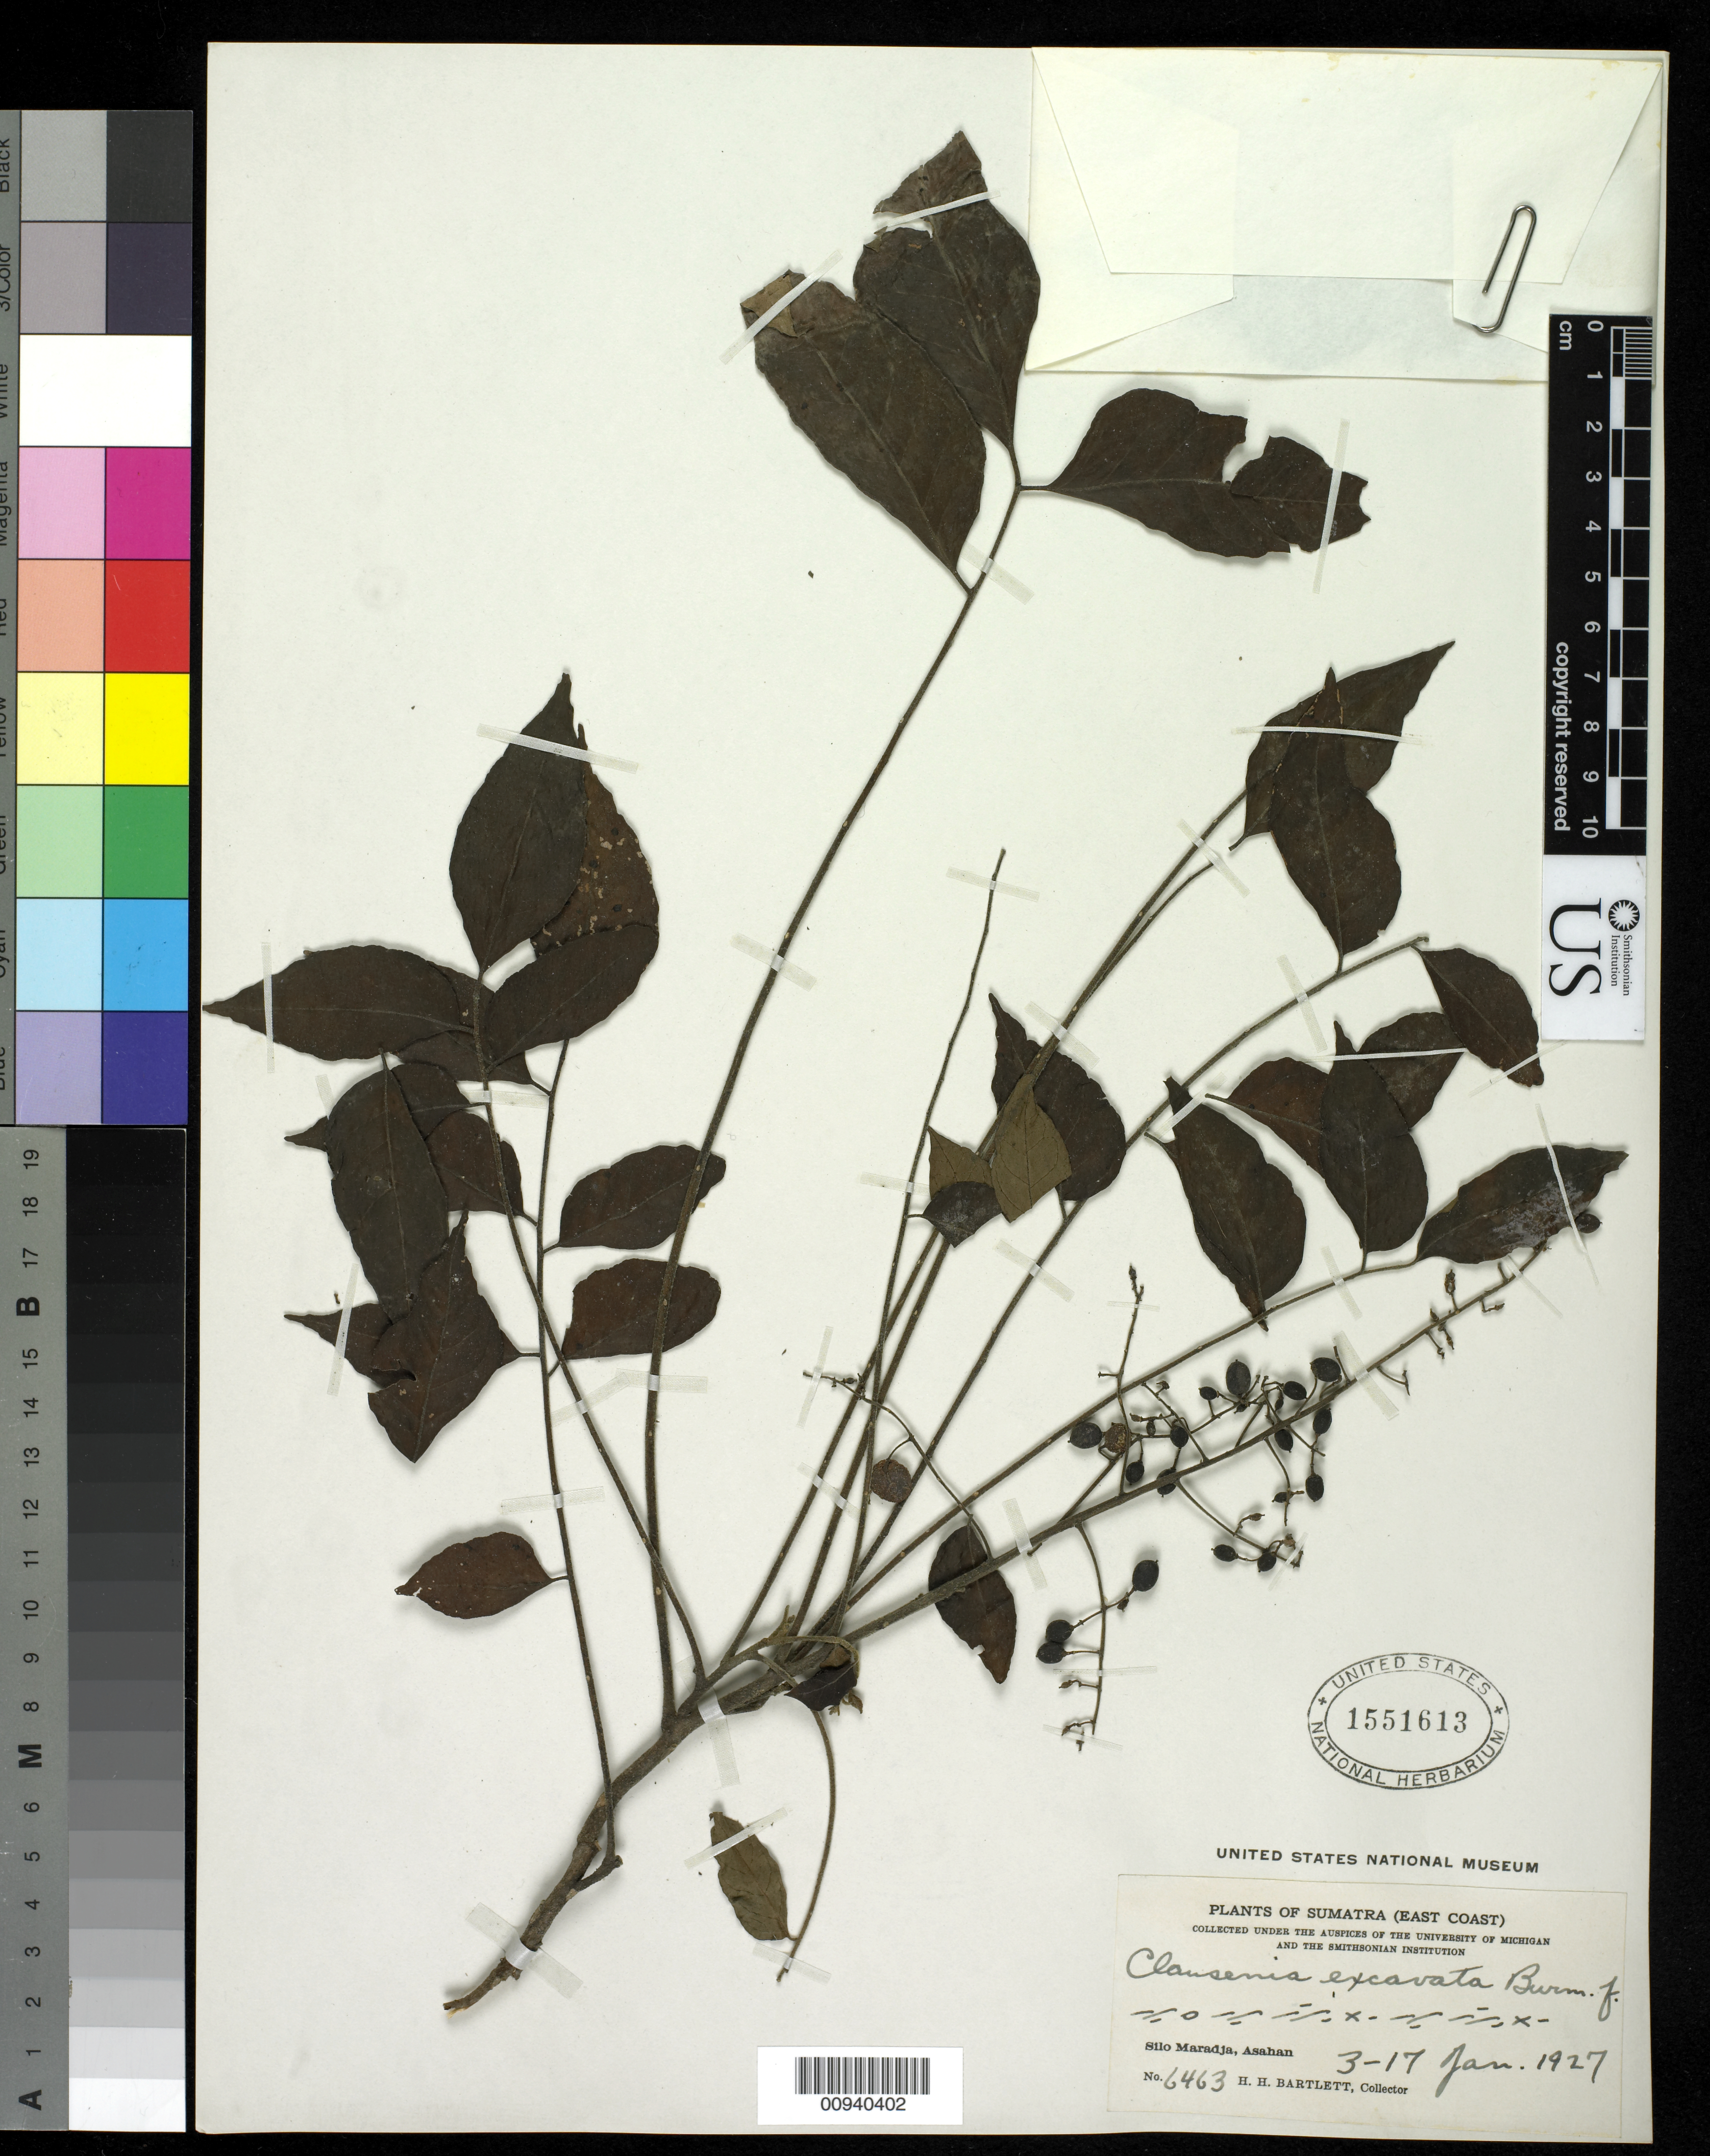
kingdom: Plantae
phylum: Tracheophyta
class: Magnoliopsida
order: Sapindales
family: Rutaceae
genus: Clausena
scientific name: Clausena excavata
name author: Burm. f.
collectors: H. H. Bartlett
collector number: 6463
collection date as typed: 03 Jan 1927 to 17 Jan 1927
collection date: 1927-01-03/1927-01-17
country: Indonesia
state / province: Sumatra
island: Sumatra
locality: silo Maradja, Asahan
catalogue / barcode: US 1551613